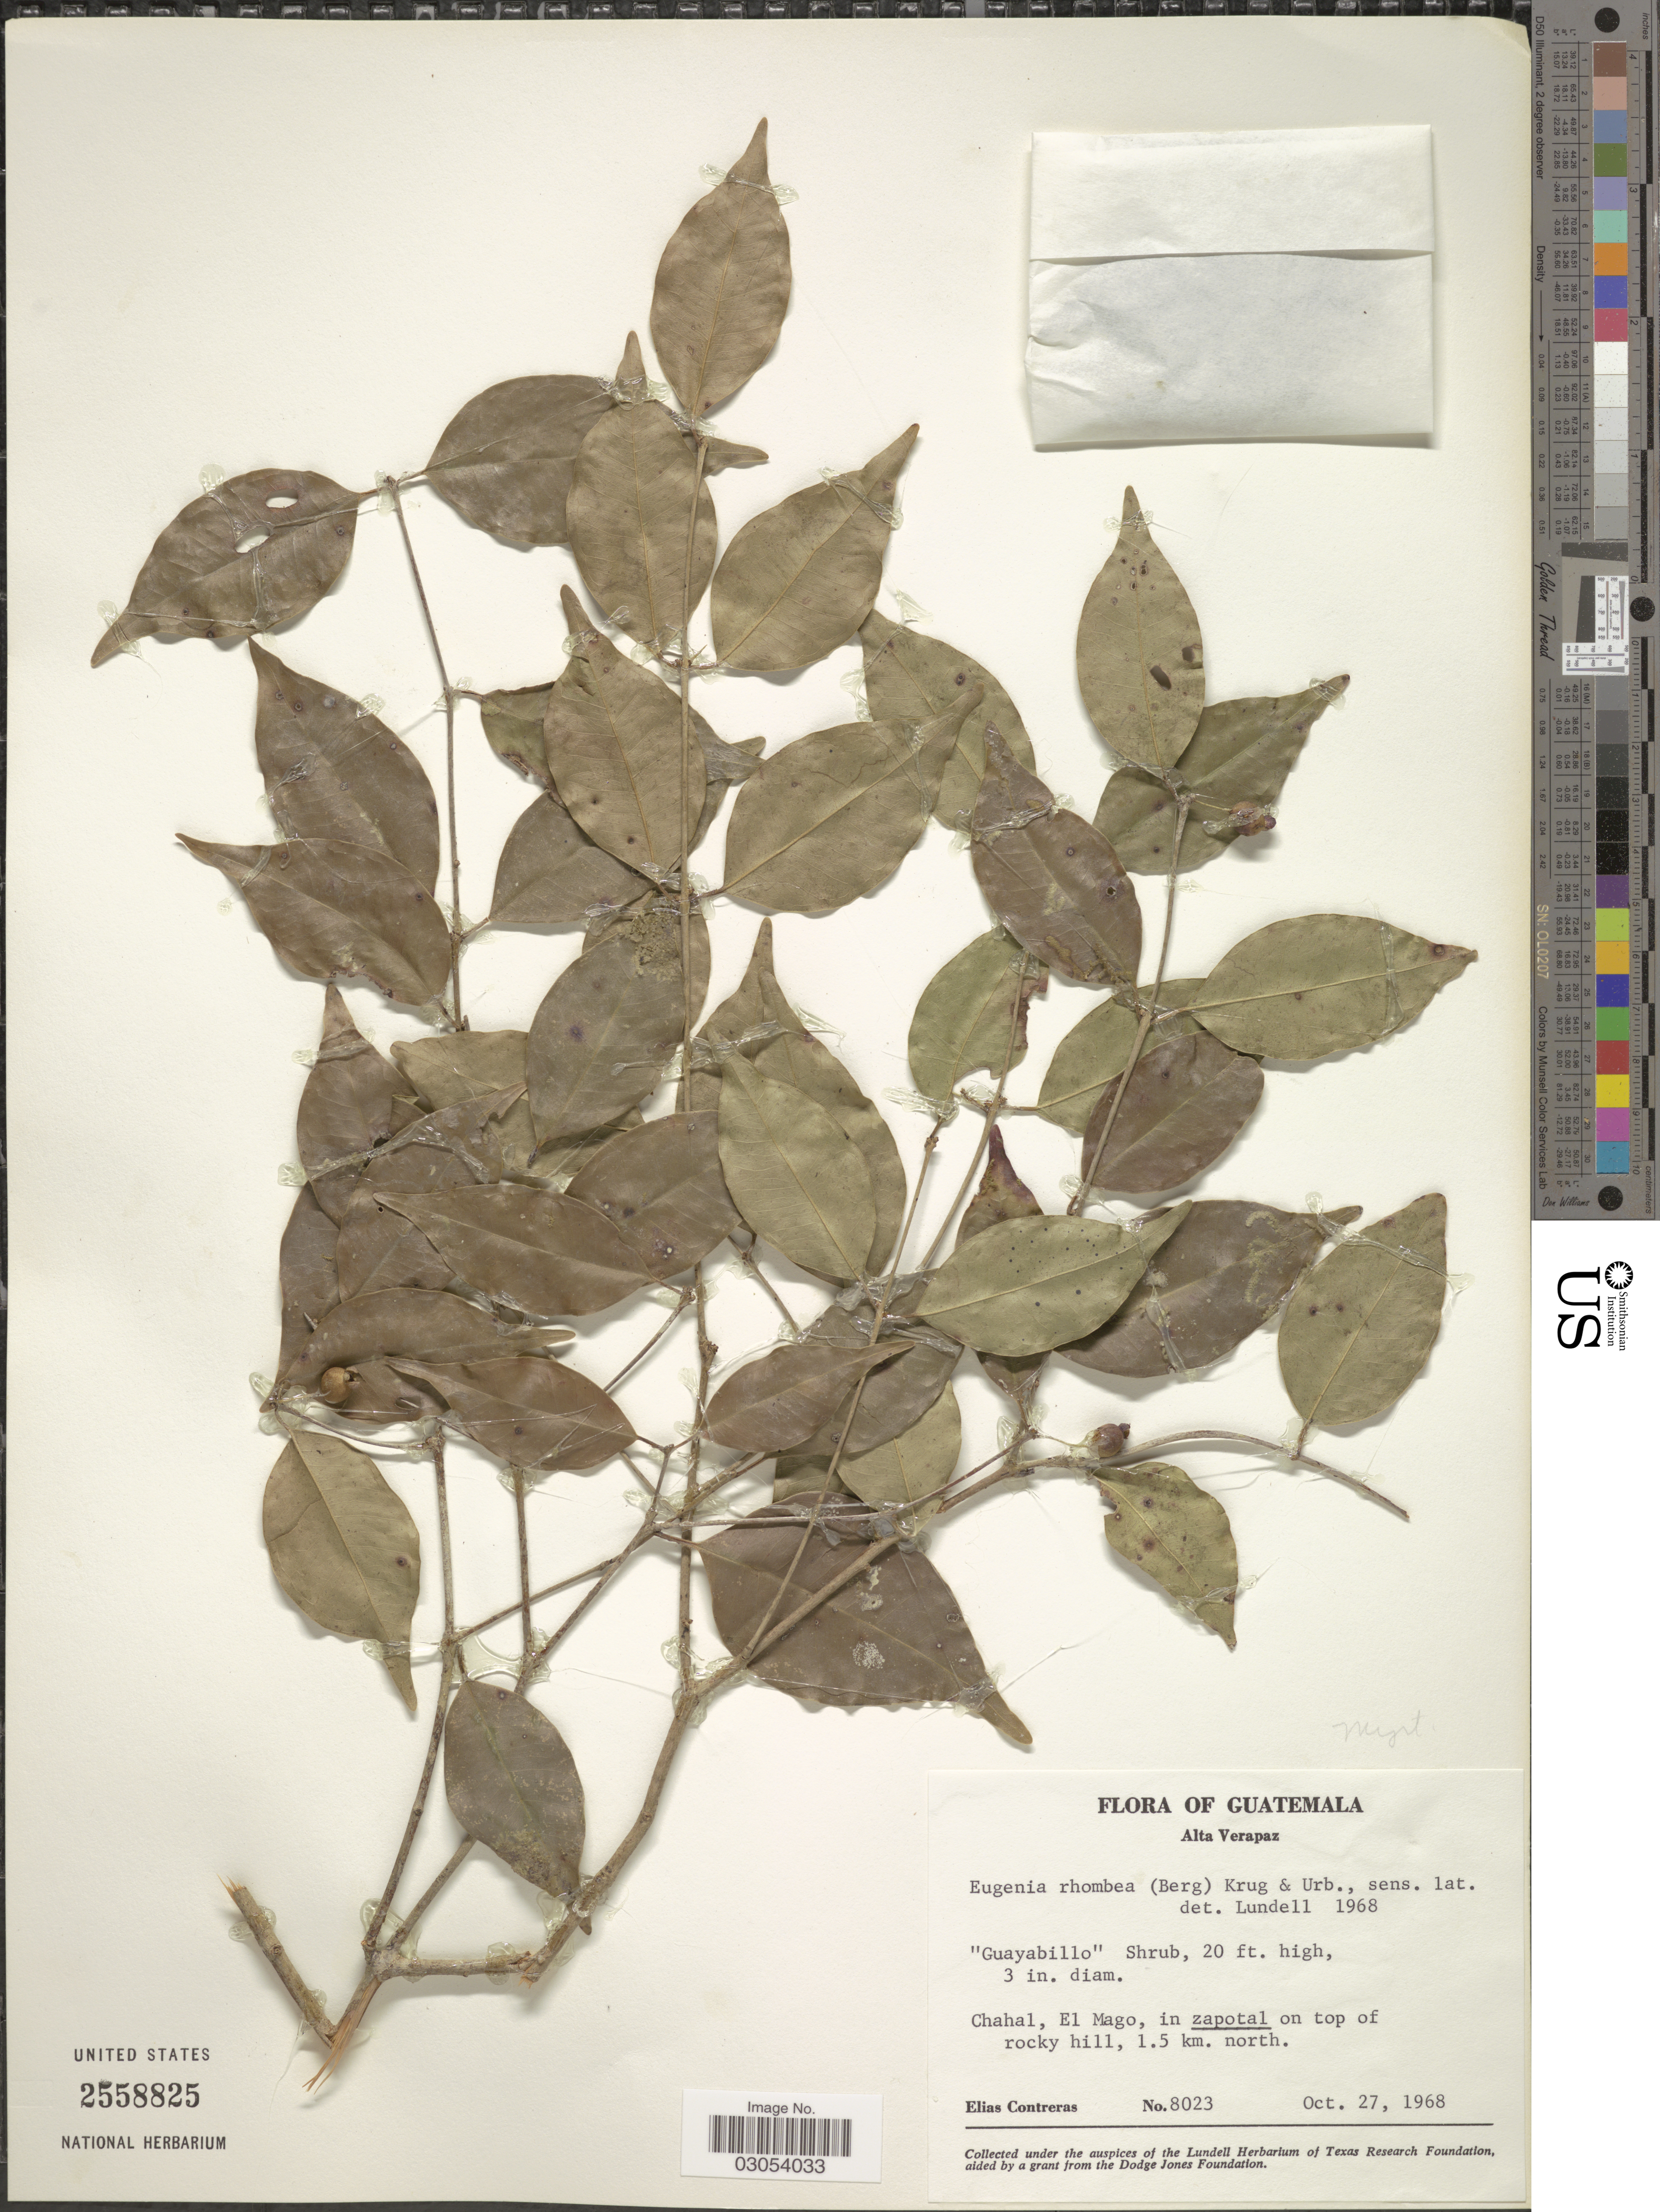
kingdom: Plantae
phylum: Tracheophyta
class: Magnoliopsida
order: Myrtales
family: Myrtaceae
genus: Eugenia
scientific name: Eugenia rhombea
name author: (O. Berg) Krug & Urb.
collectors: E. Contreras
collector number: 8023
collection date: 1968-10-27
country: Guatemala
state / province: Alta Verapaz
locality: Chahal, El Mago, in zapotal on top of rocky hill, 1.5 km. north.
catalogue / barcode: US 2558825